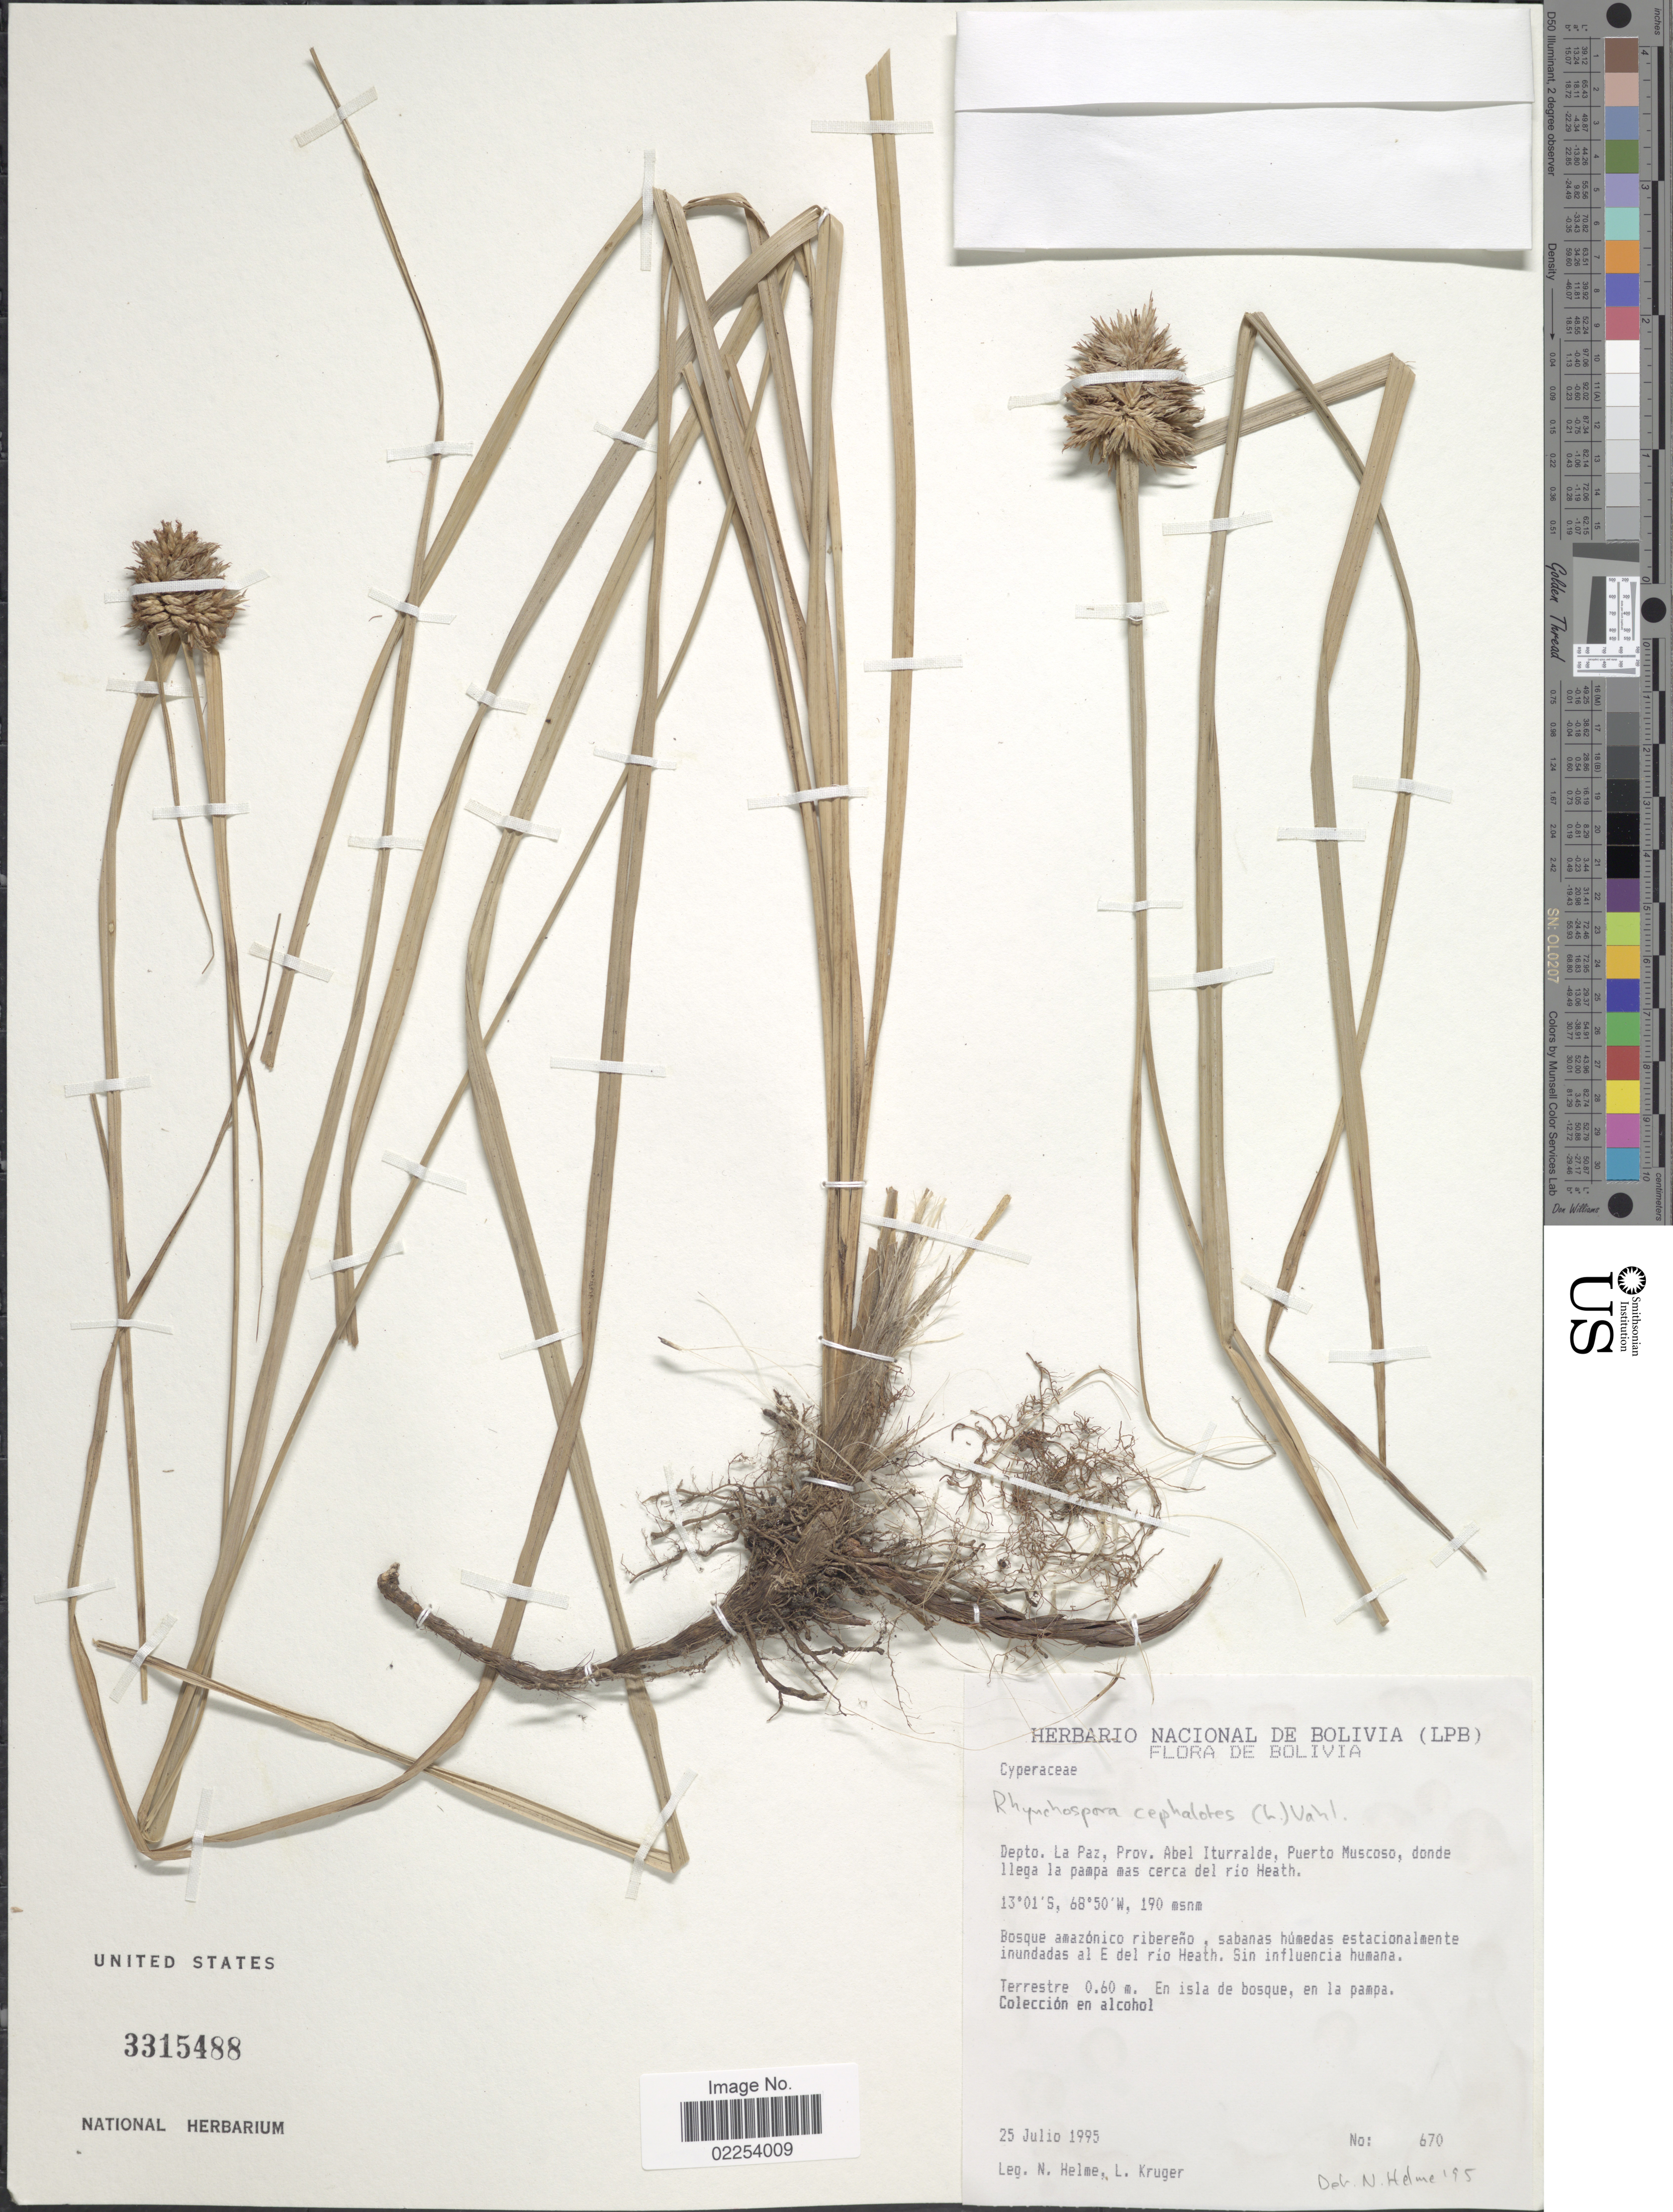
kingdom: Plantae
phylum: Tracheophyta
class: Liliopsida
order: Poales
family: Cyperaceae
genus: Rhynchospora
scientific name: Rhynchospora cephalotes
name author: (L.) Vahl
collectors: N. Helme & L. Kruger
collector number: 670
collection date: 1995-07-25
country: Bolivia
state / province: La Paz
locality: Prov. Abel Iturralde, Puerto Muscoso, donde llega la pampa mas cerca del rio Heath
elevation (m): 190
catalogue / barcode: US 3315488